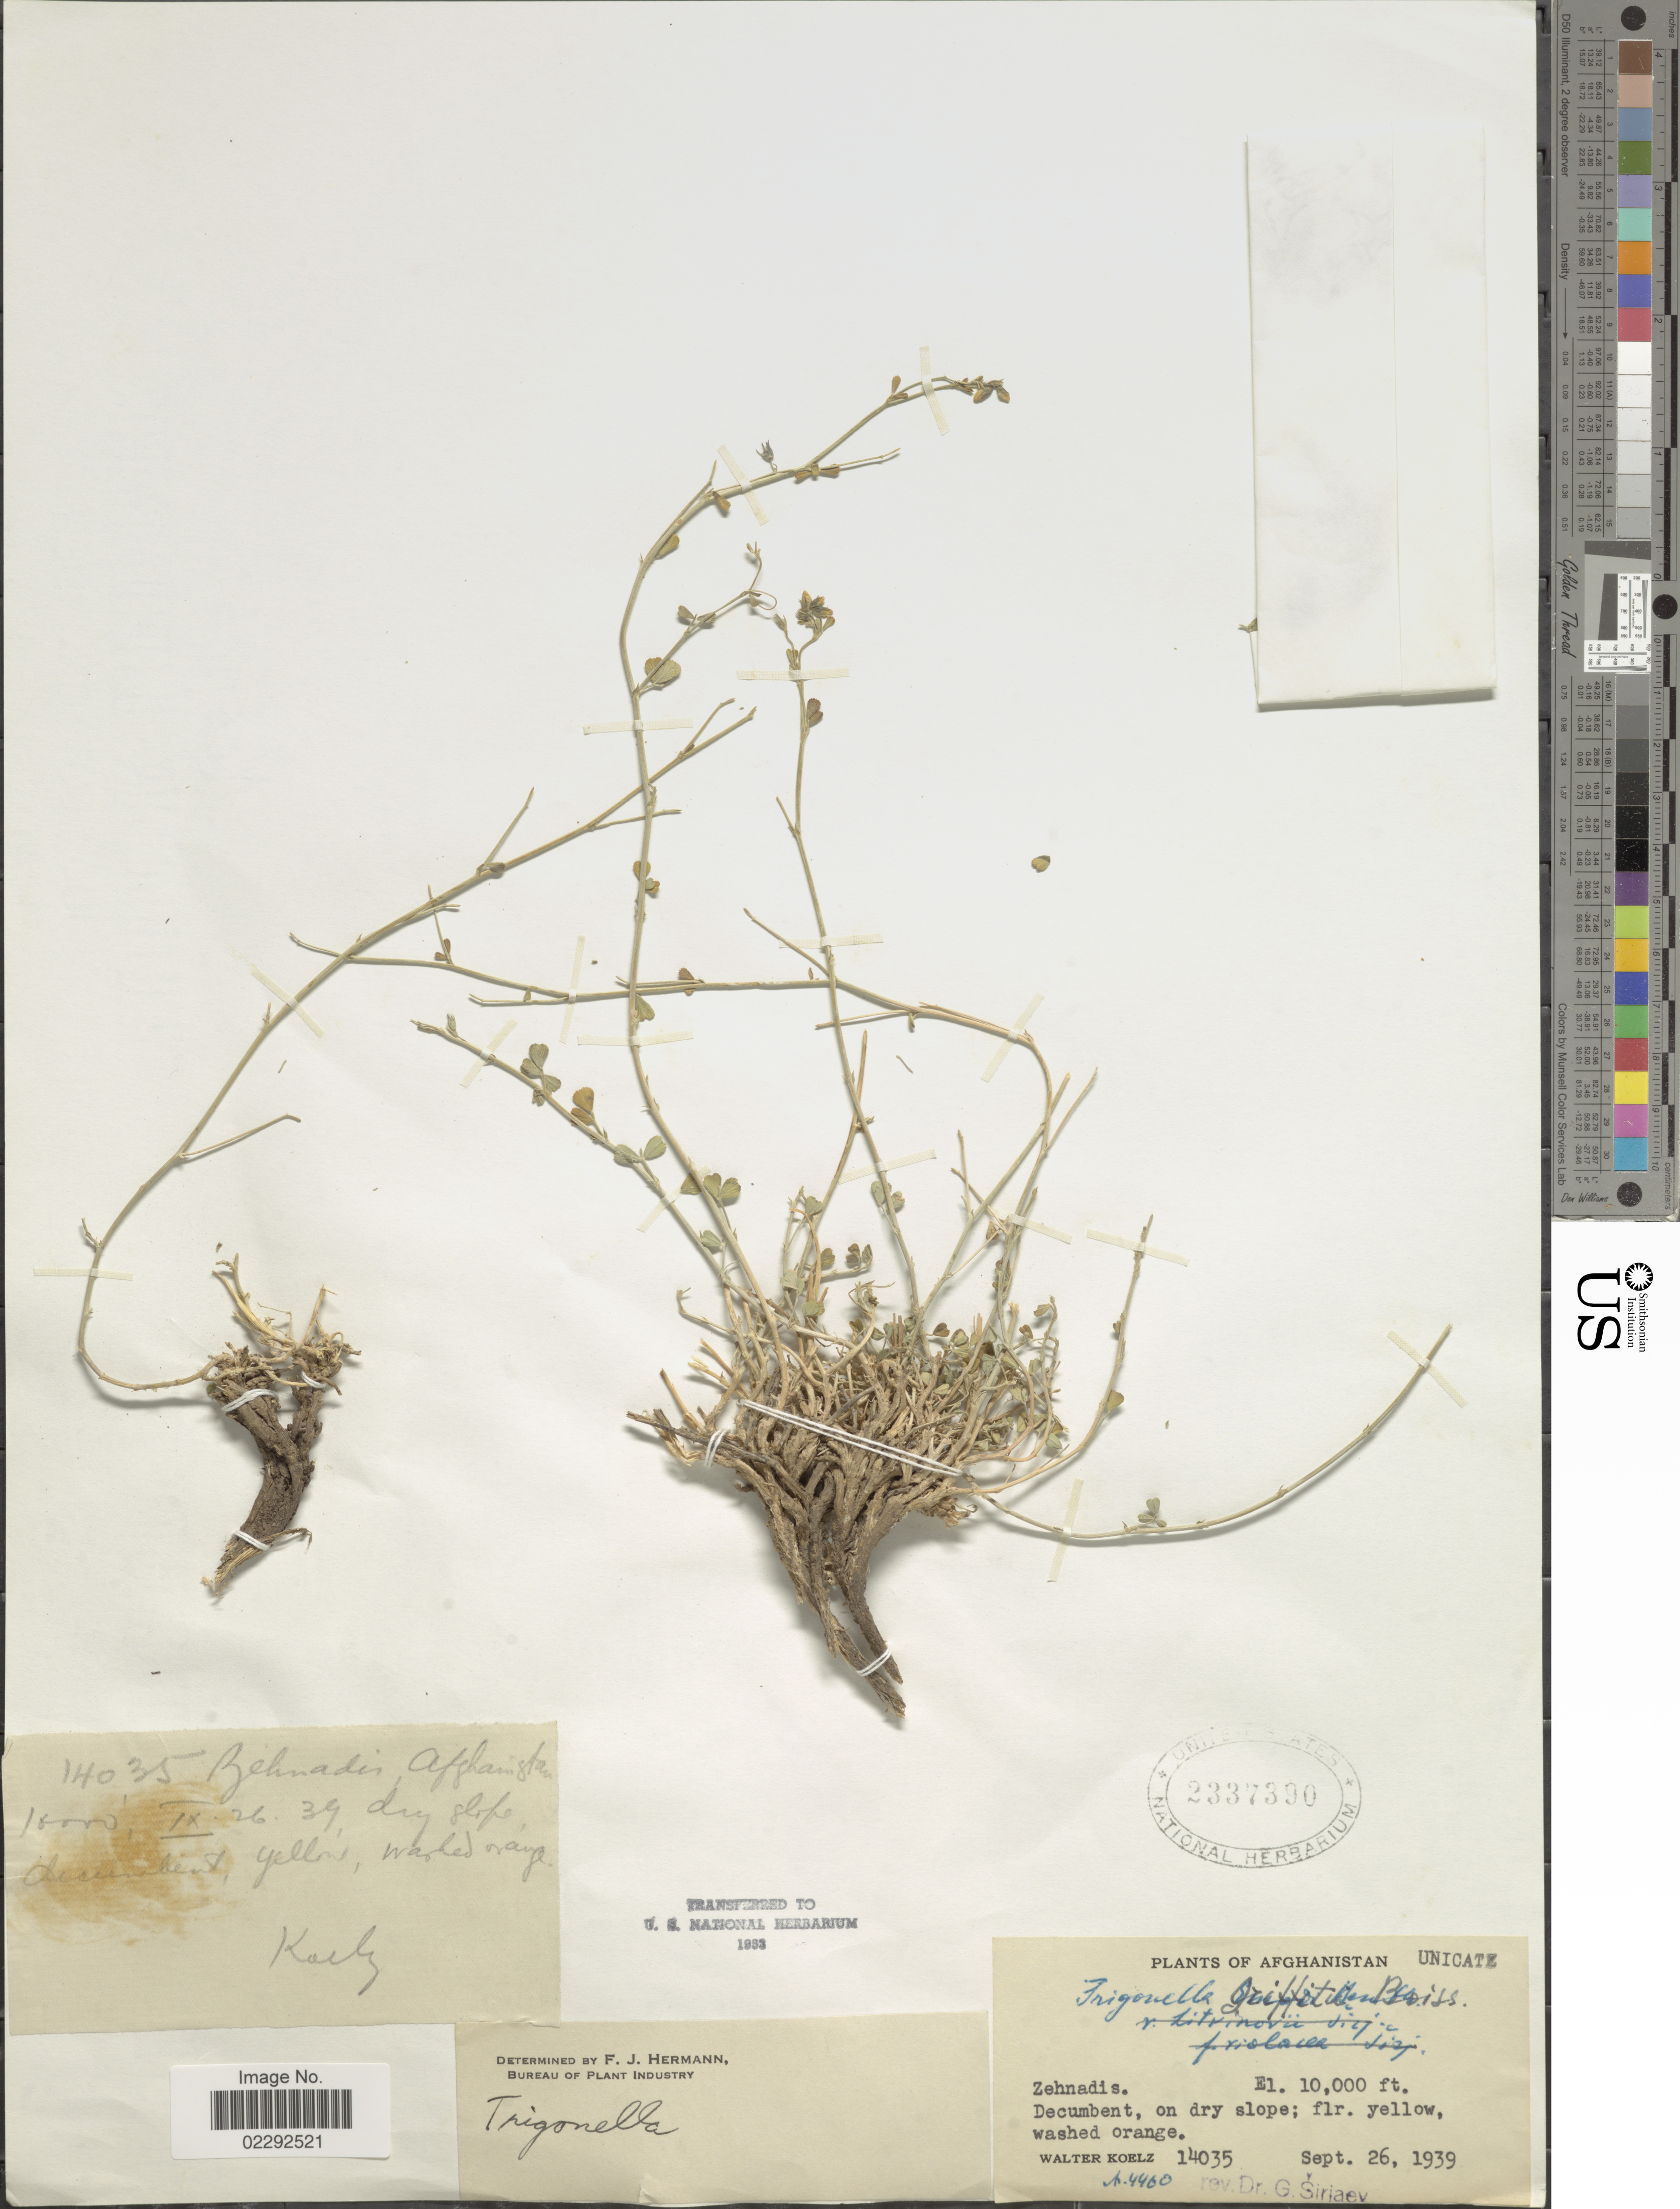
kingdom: Plantae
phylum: Tracheophyta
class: Magnoliopsida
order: Fabales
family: Fabaceae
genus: Trigonella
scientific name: Trigonella griffithii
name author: Boiss.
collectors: W. N. Koelz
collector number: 14035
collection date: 1939-09-26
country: Afghanistan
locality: Zehnadis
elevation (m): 3048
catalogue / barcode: US 2337390